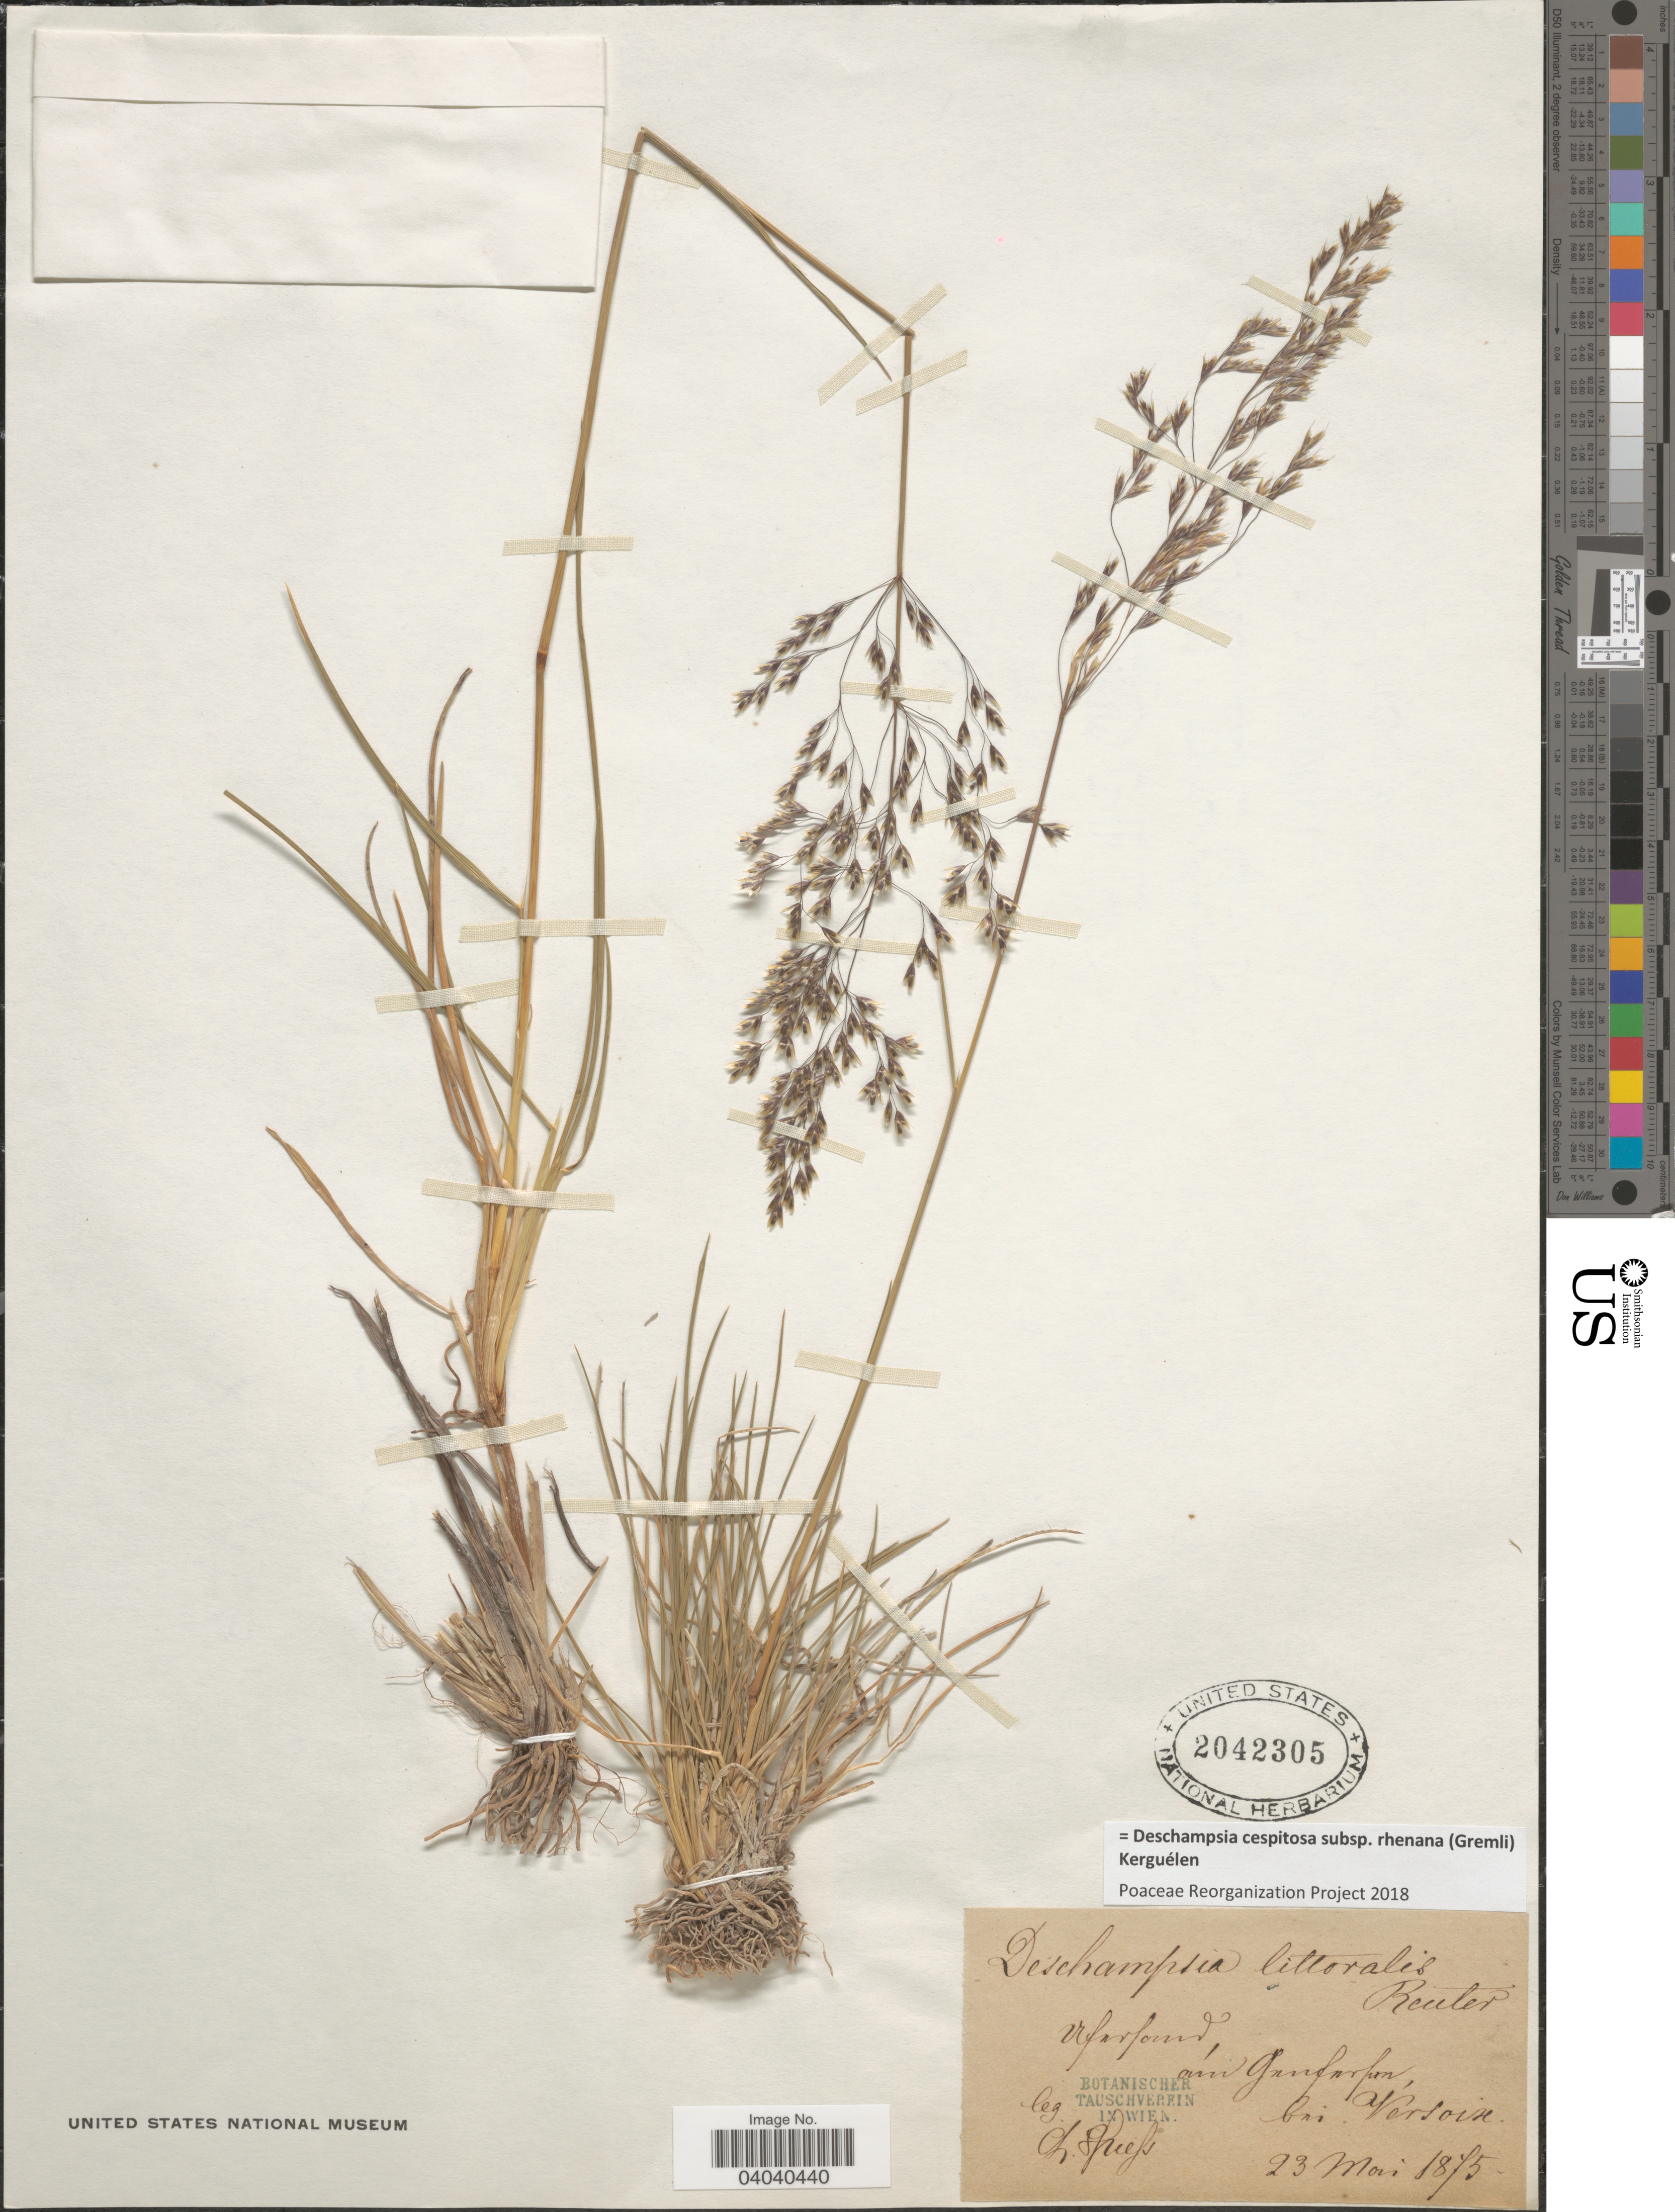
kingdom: Plantae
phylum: Tracheophyta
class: Liliopsida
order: Poales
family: Poaceae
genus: Deschampsia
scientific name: Deschampsia cespitosa subsp. rhenana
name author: (Gremli) Kerguélen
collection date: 1875-05-23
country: Switzerland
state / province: Genève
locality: bai Versoix.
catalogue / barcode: US 2042305